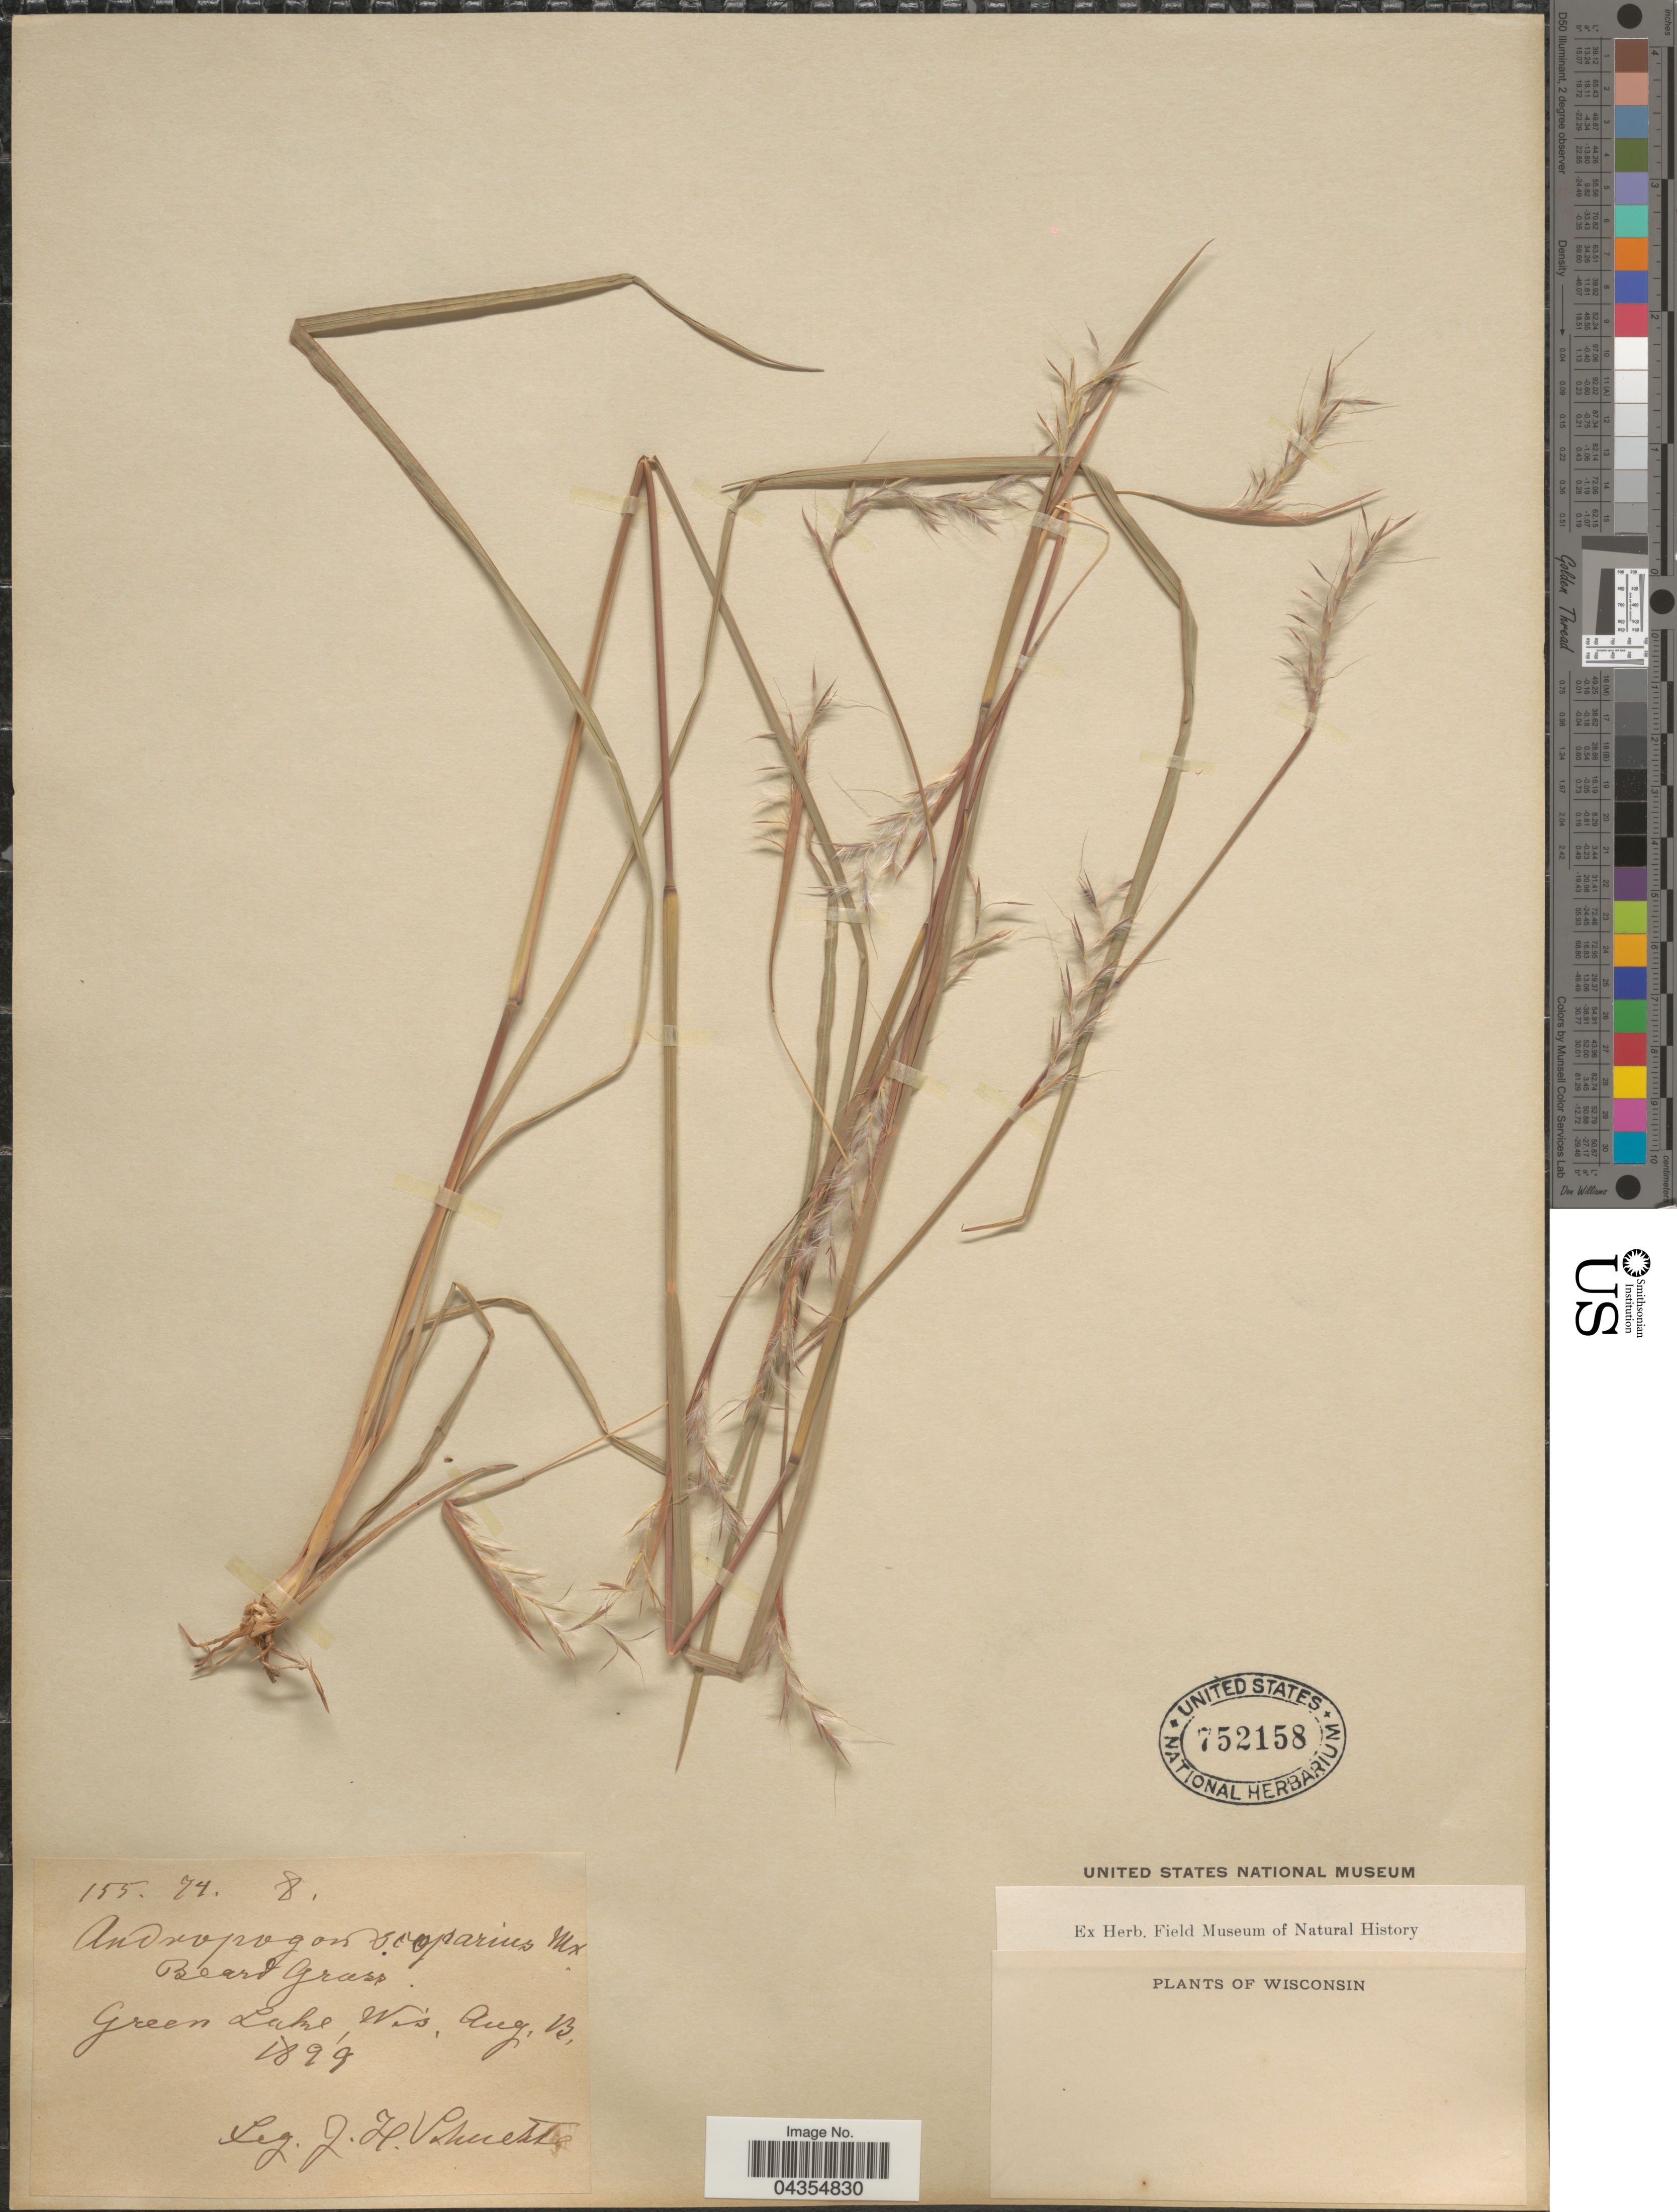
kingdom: Plantae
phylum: Tracheophyta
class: Liliopsida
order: Poales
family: Poaceae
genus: Schizachyrium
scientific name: Schizachyrium sanguineum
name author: (Retz.) Alston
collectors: J. H. Schuette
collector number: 155.74.8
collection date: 1899-08-13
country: United States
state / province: Wisconsin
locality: Green Lake.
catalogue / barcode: US 752158